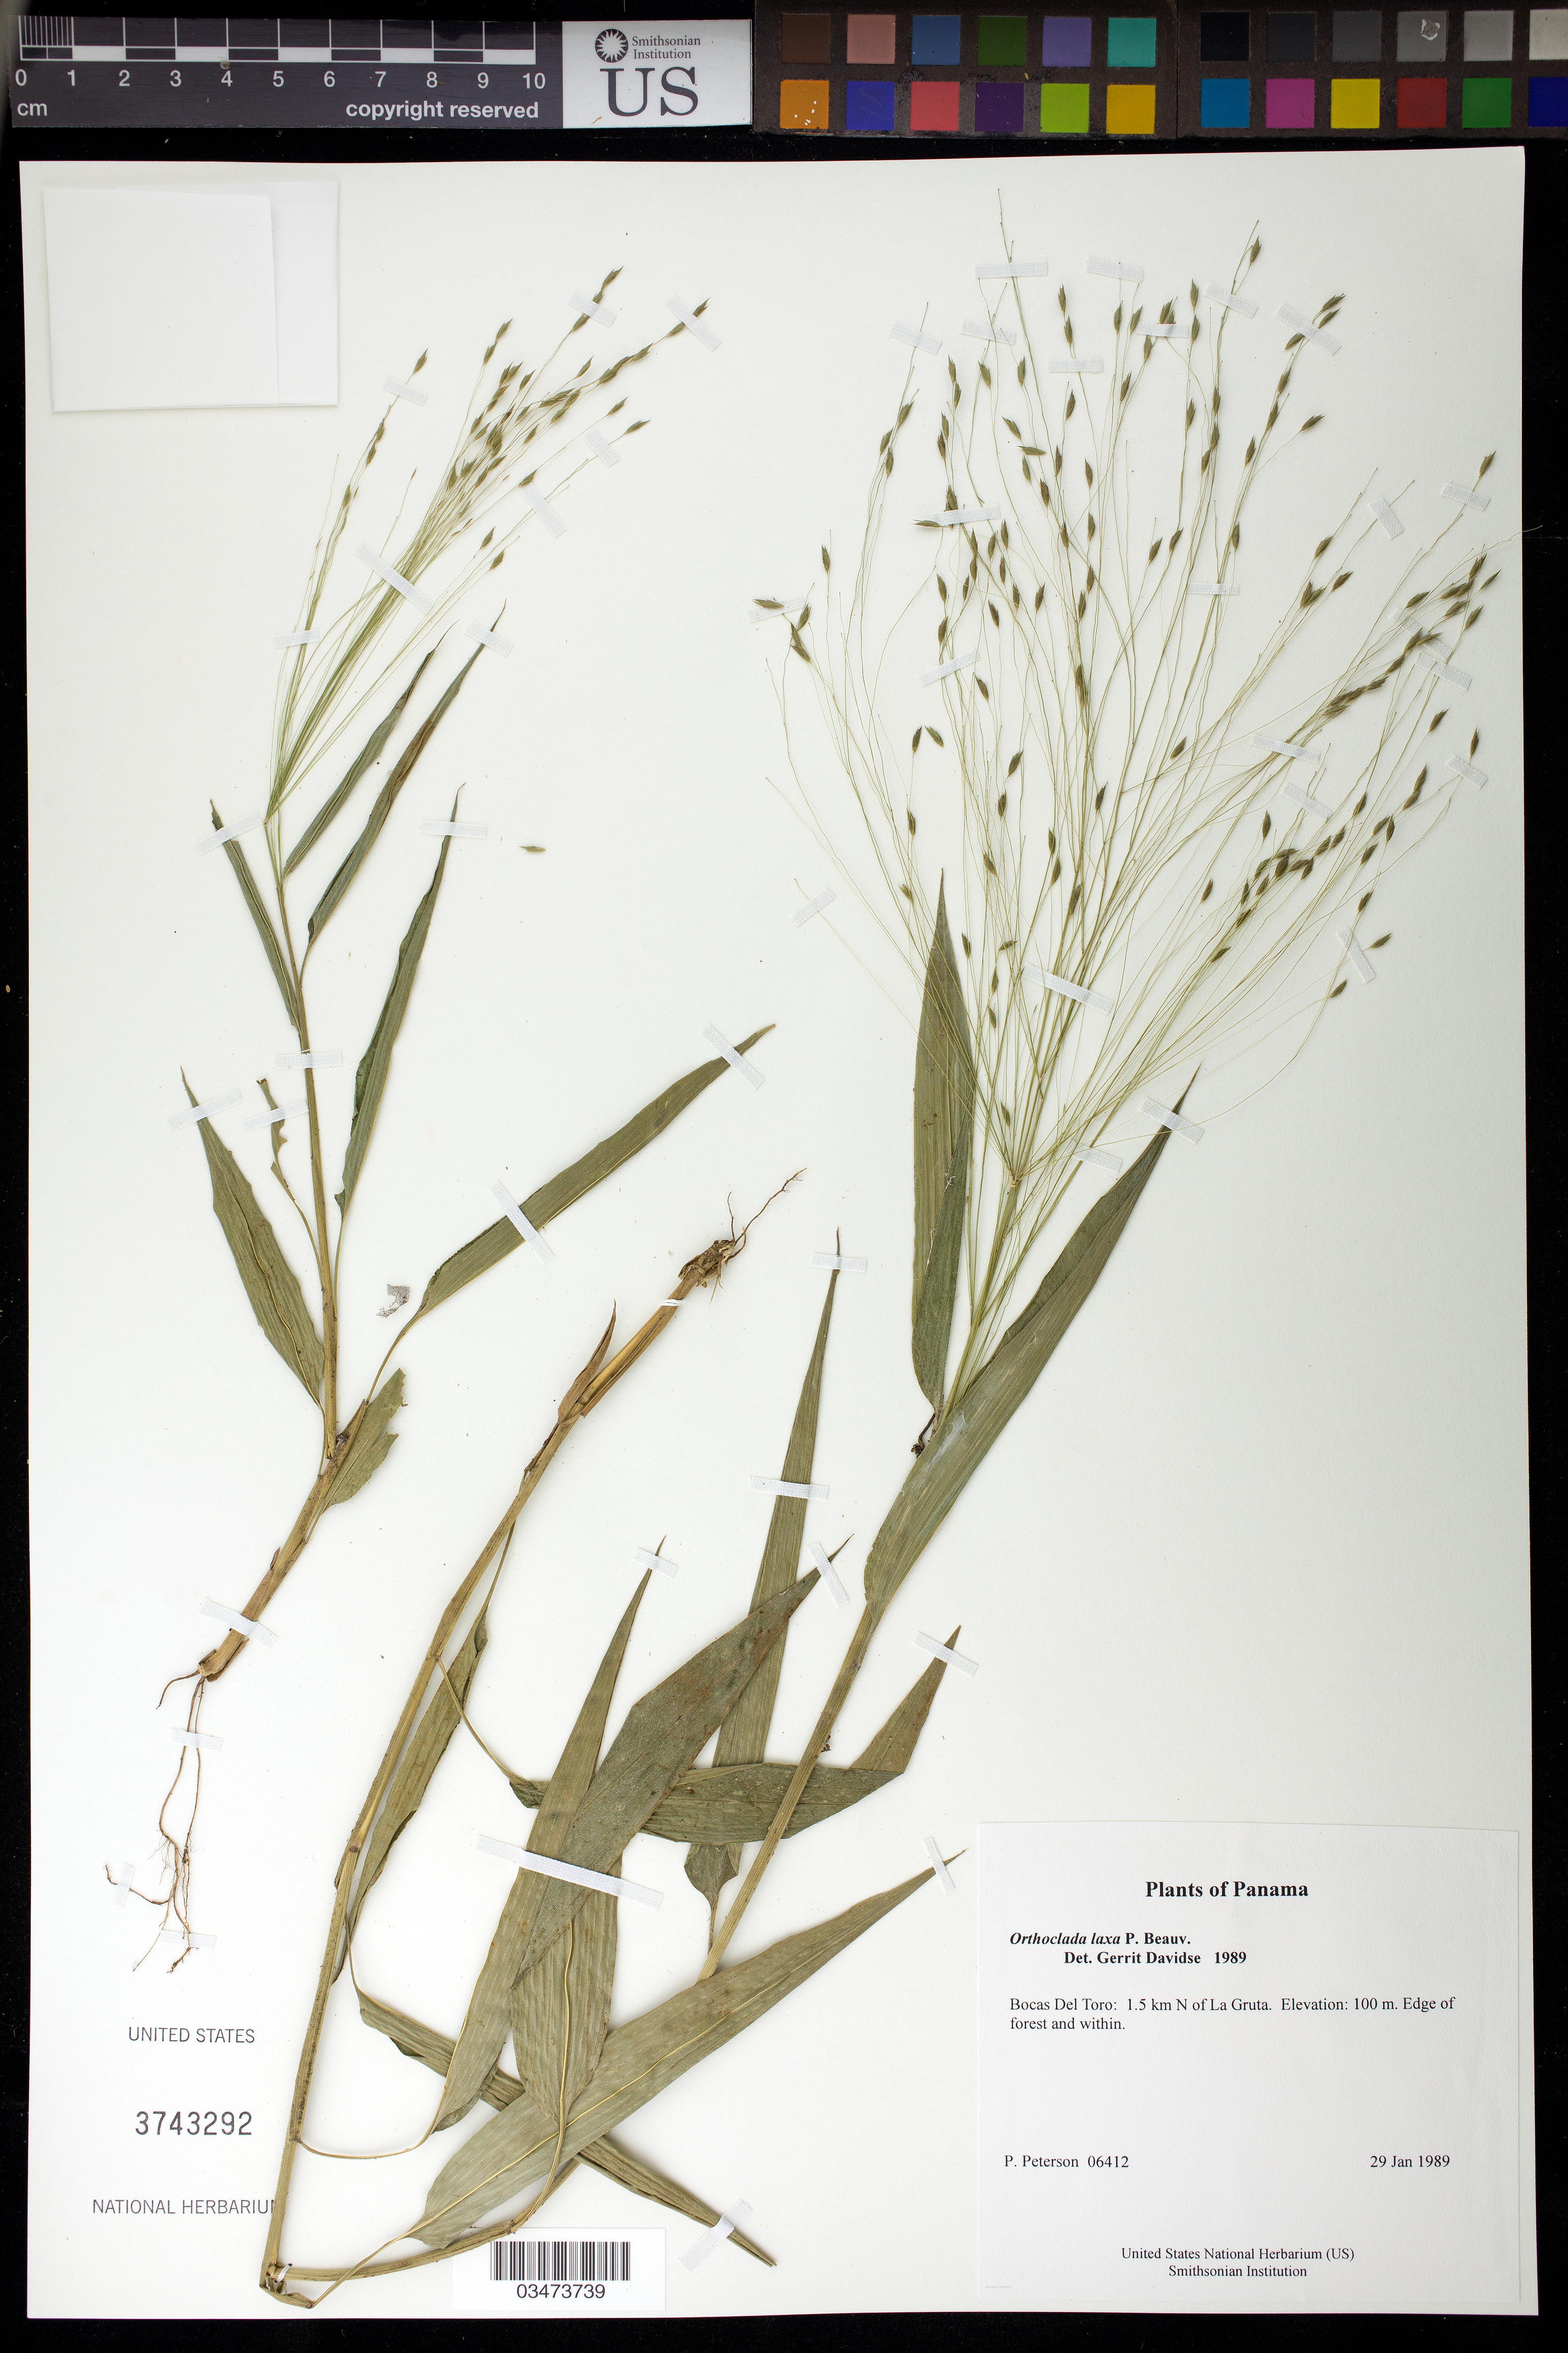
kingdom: Plantae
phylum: Tracheophyta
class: Liliopsida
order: Poales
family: Poaceae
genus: Orthoclada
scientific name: Orthoclada laxa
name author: P. Beauv.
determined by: Davidse, Gerrit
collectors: P. M. Peterson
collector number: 06412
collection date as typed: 29 Jan 1989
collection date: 1989-01-29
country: Panama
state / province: Bocas del Toro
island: Colón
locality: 1.5 km N of La Gruta.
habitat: Edge of forest and within.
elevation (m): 100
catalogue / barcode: US 3743292